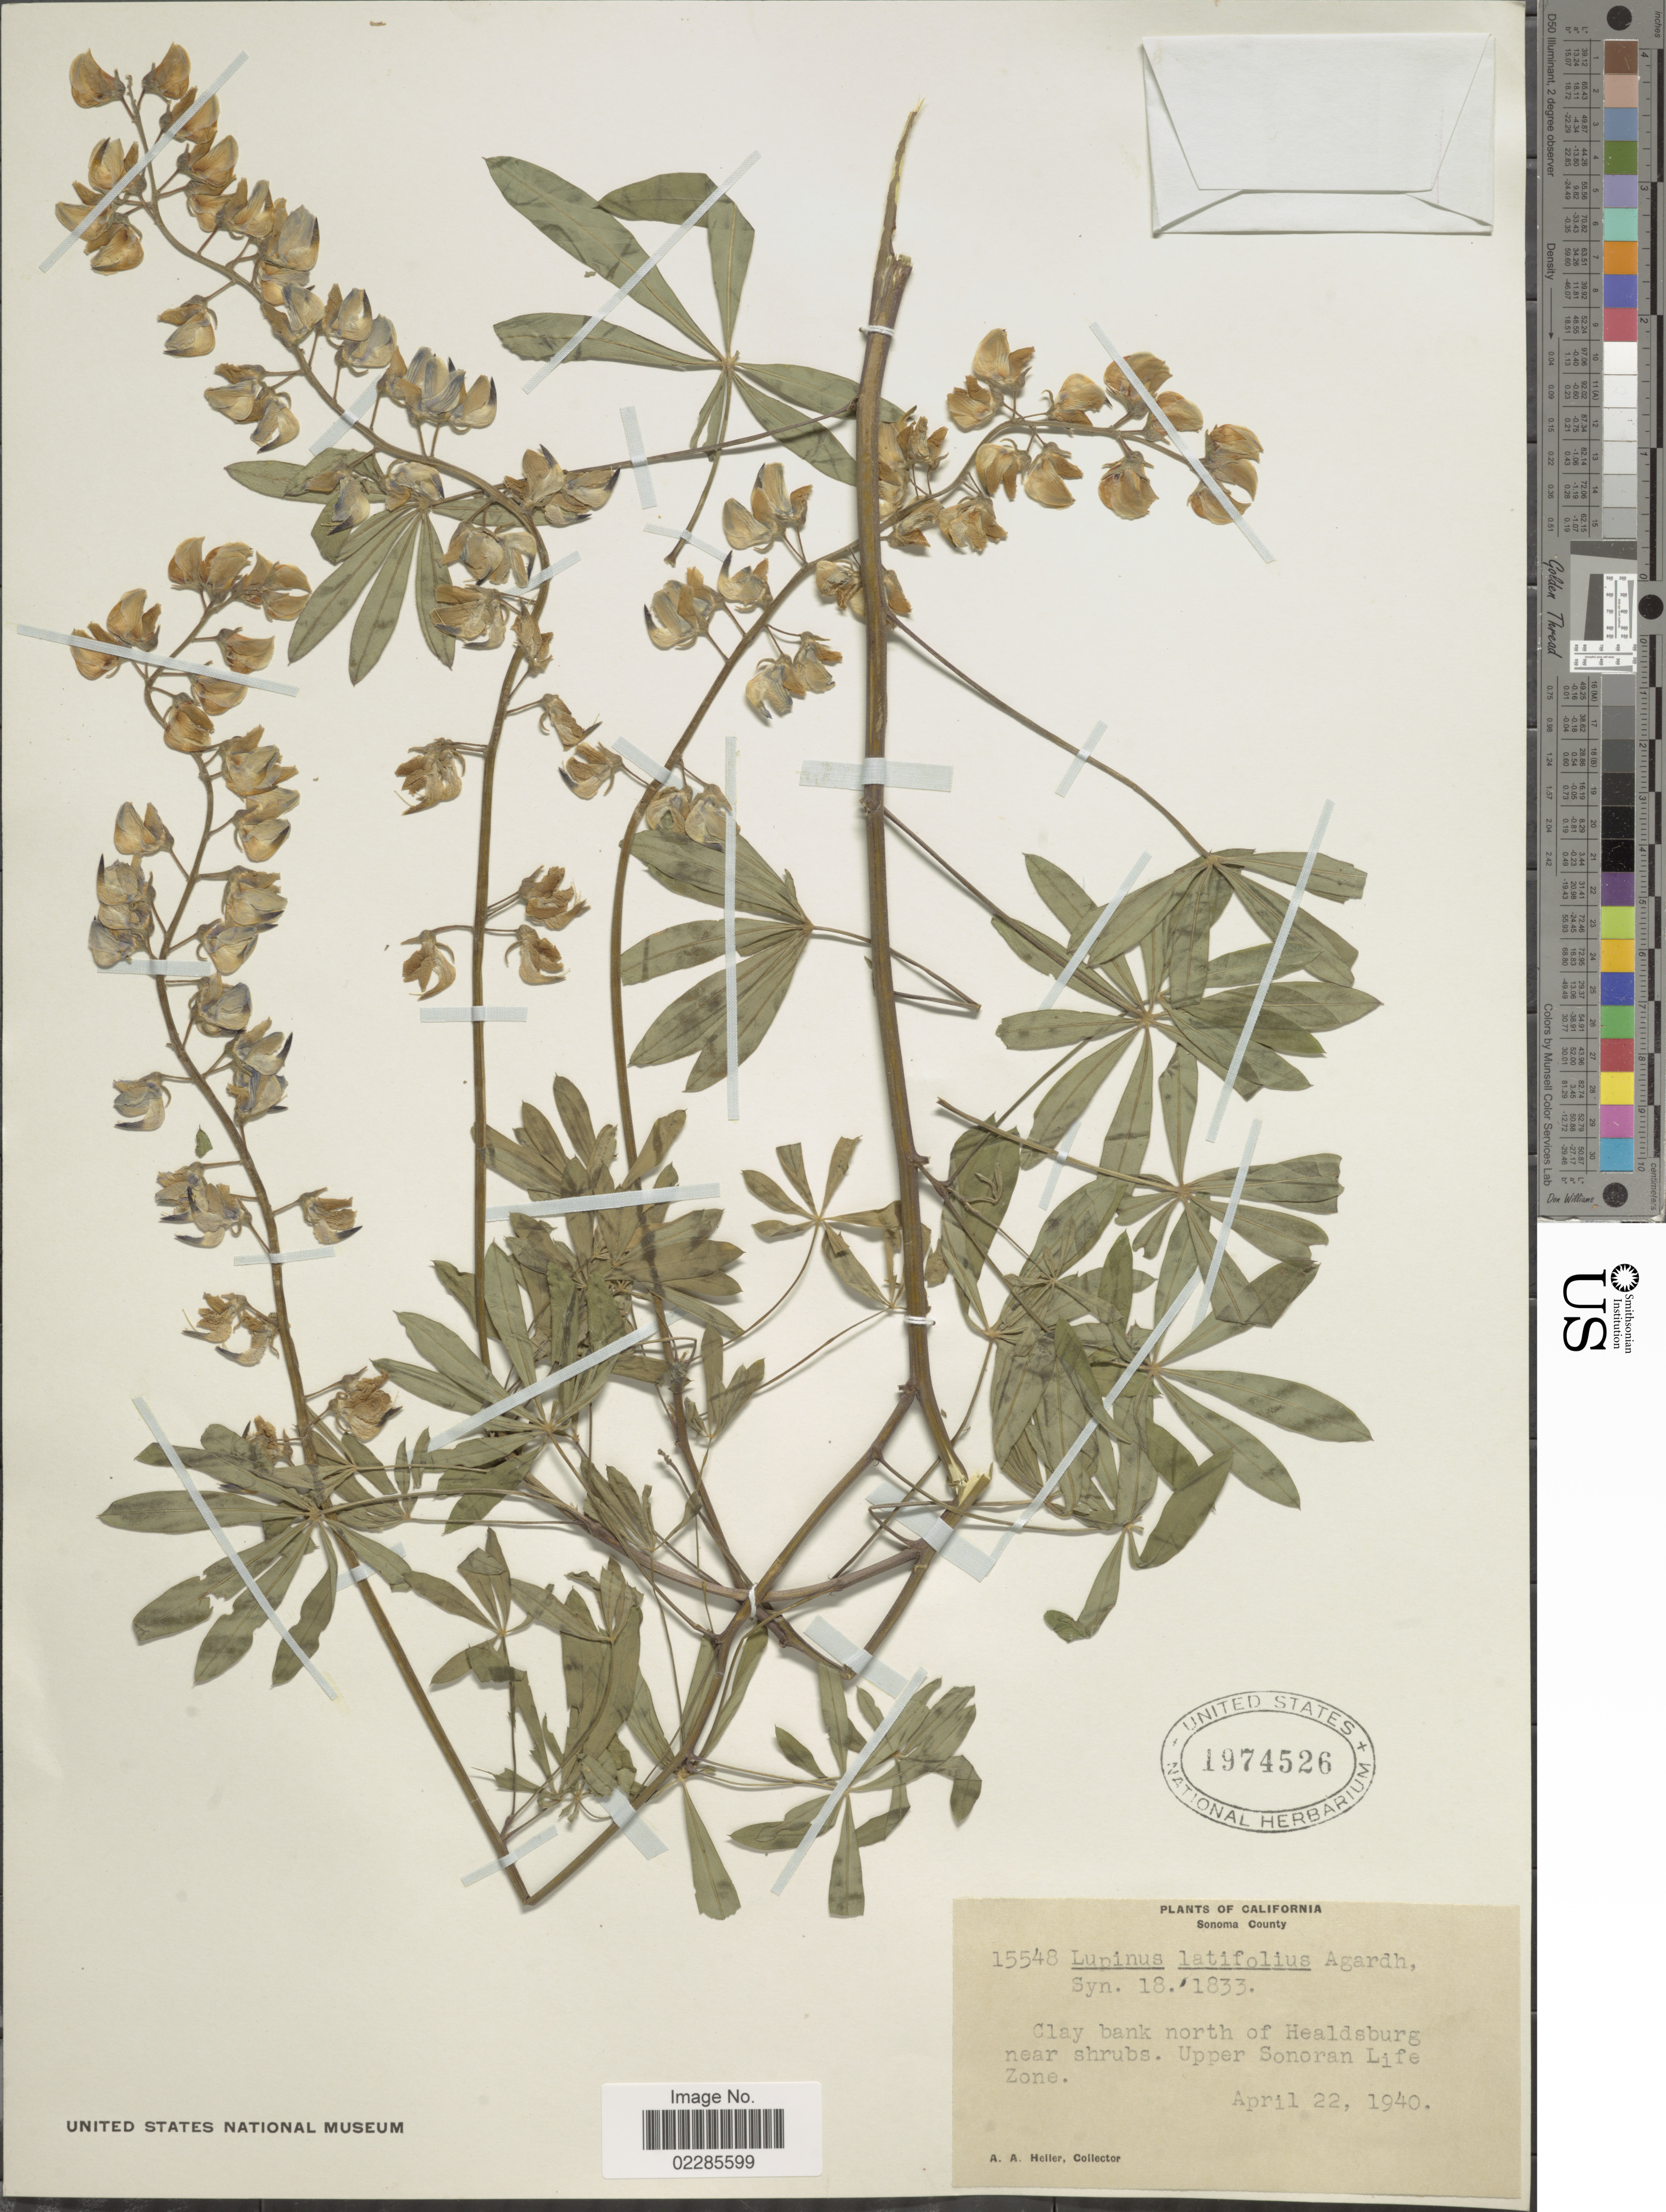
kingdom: Plantae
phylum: Tracheophyta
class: Magnoliopsida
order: Fabales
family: Fabaceae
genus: Lupinus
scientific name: Lupinus latifolius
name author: Lindl. ex J. Agardh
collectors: A. A. Heller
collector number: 15548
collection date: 1940-04-22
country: United States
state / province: California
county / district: Sonoma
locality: Sonoma County, Clay bank north of Healdsburg near shrubs. Upper Sonoran Life Zone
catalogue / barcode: US 1974526